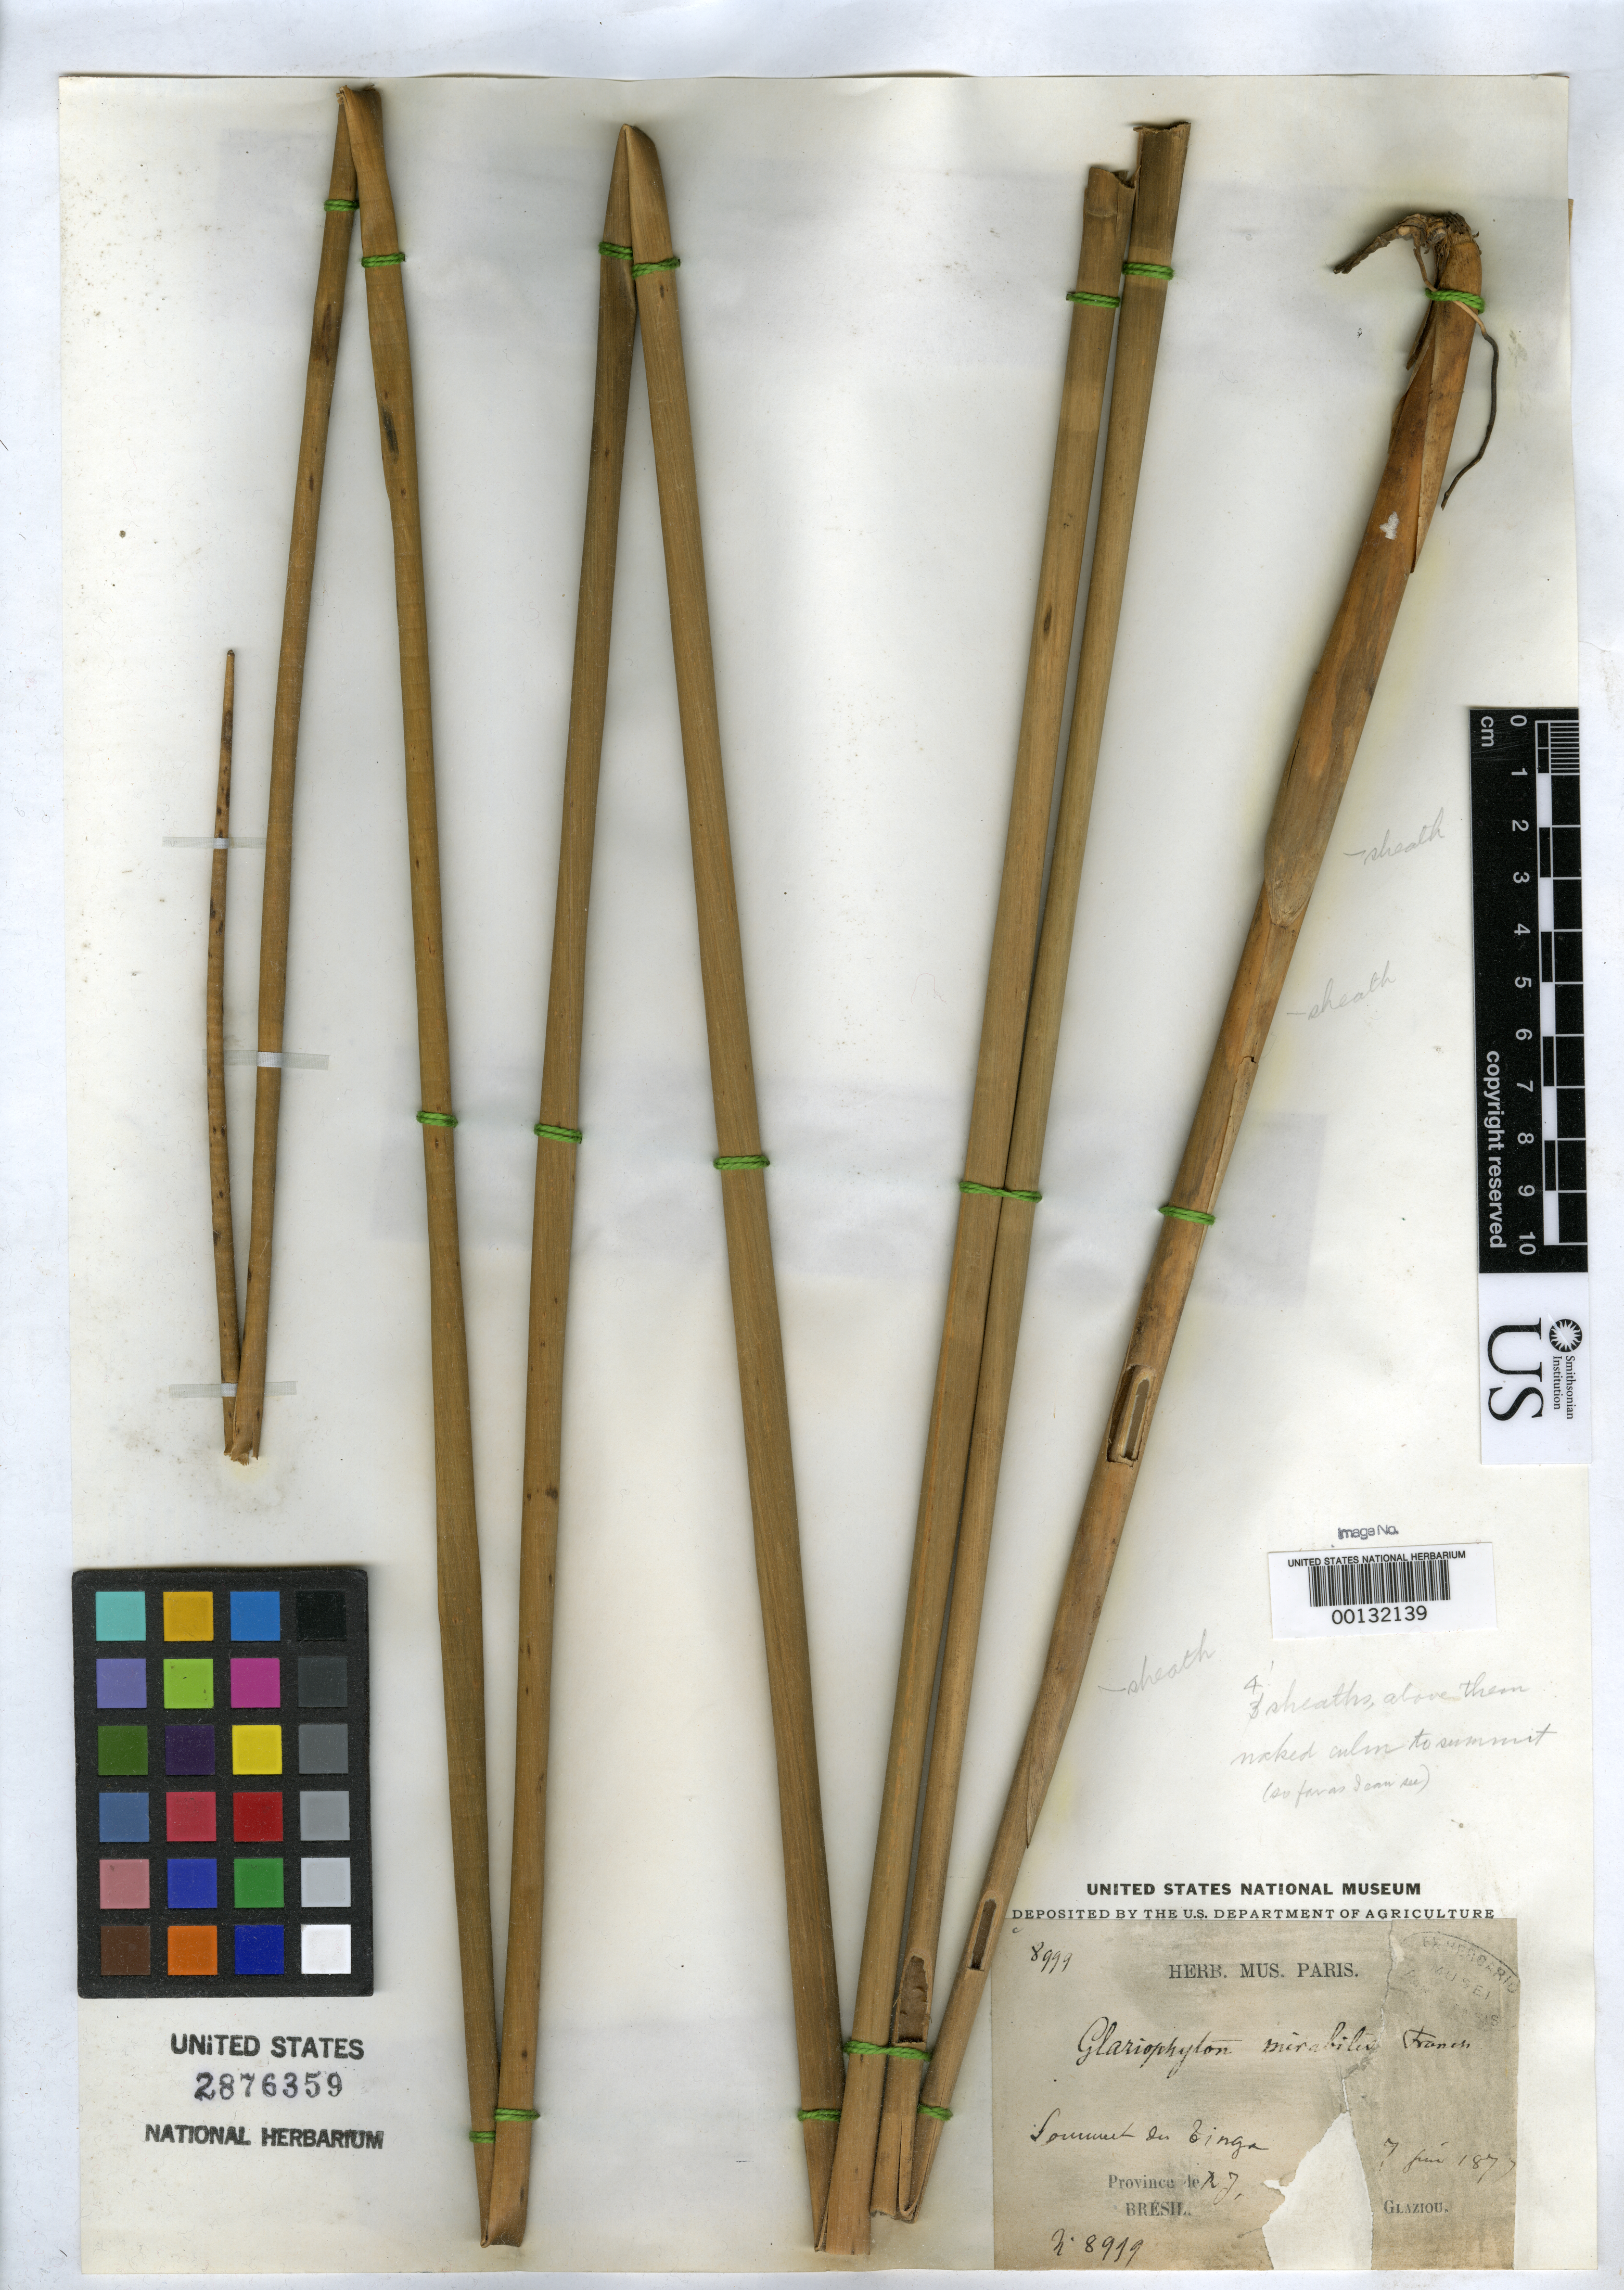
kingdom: Plantae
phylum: Tracheophyta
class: Liliopsida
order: Poales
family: Poaceae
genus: Glaziophyton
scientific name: Glaziophyton mirabile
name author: Franch.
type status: Syntype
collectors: A. F. M. Glaziou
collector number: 8999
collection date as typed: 07 Jun 1877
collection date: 1877-06-07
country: Brazil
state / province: Rio de Janeiro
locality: Montis Tingua.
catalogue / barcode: US 2876359